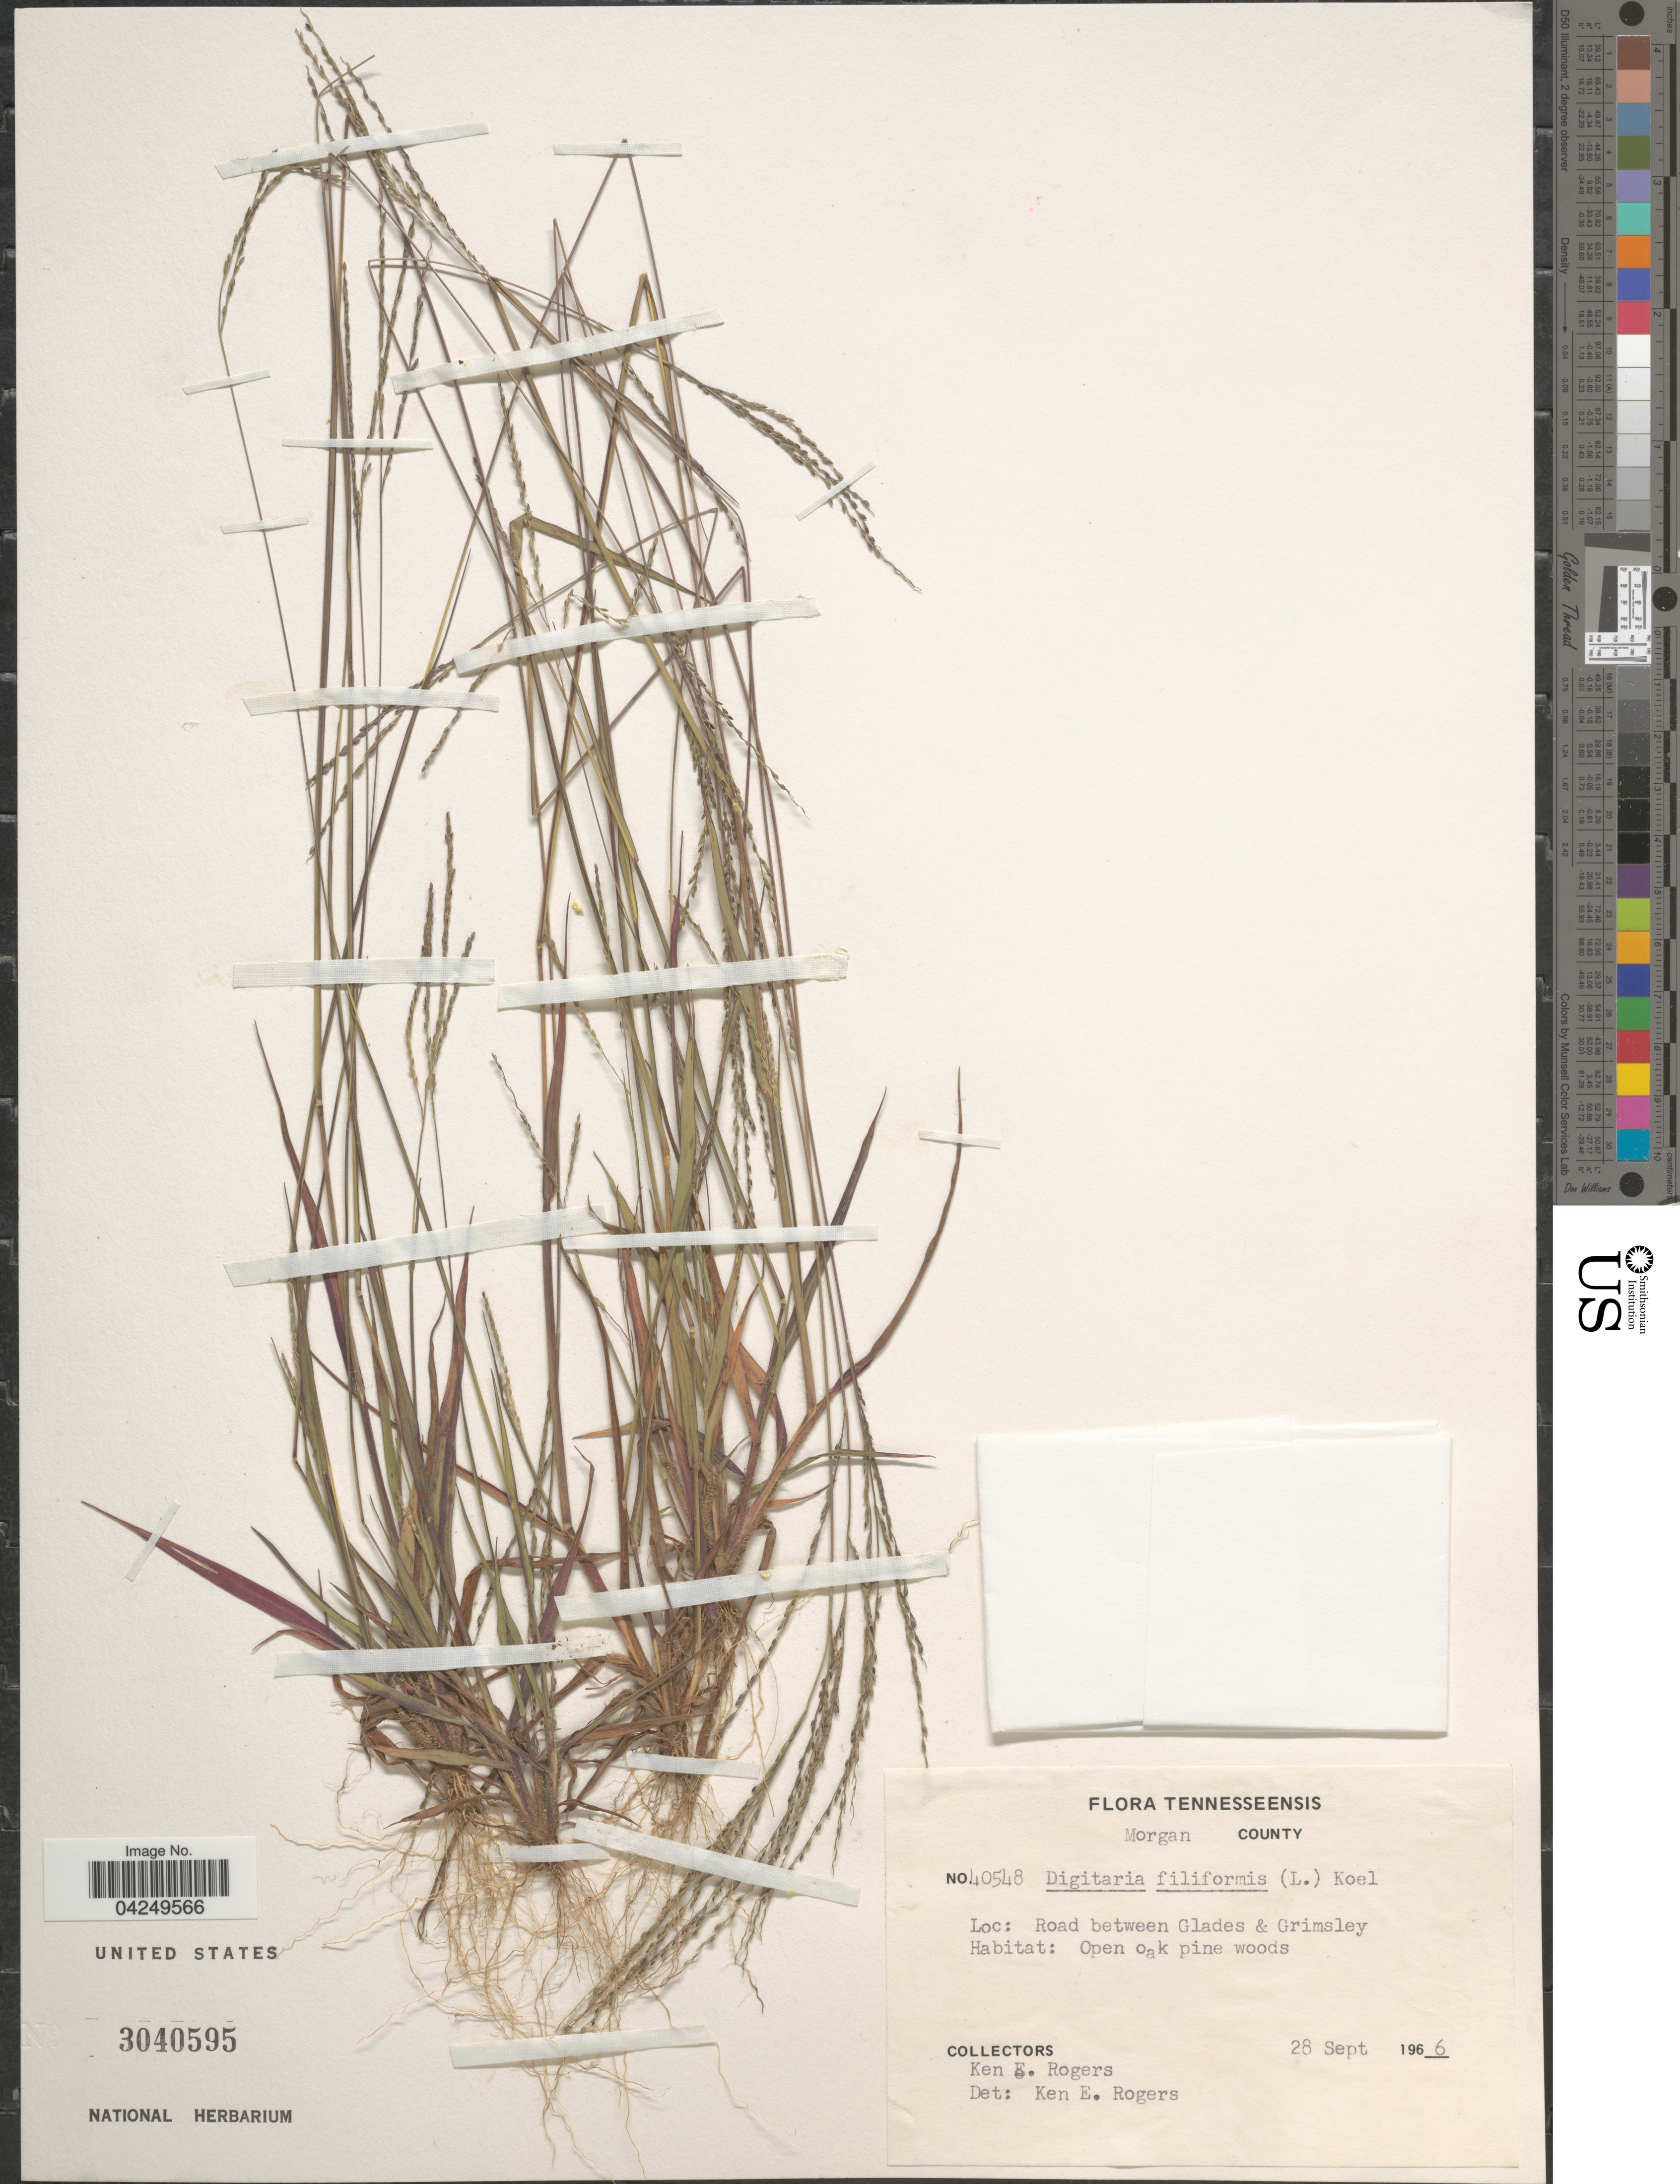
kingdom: Plantae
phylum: Tracheophyta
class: Liliopsida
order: Poales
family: Poaceae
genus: Digitaria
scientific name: Digitaria filiformis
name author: (L.) Koeler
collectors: K. Rogers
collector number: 40548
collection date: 1966-09-28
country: United States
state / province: Tennessee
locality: Morgan County. Road between Glades & Grimsley.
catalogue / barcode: US 3040595